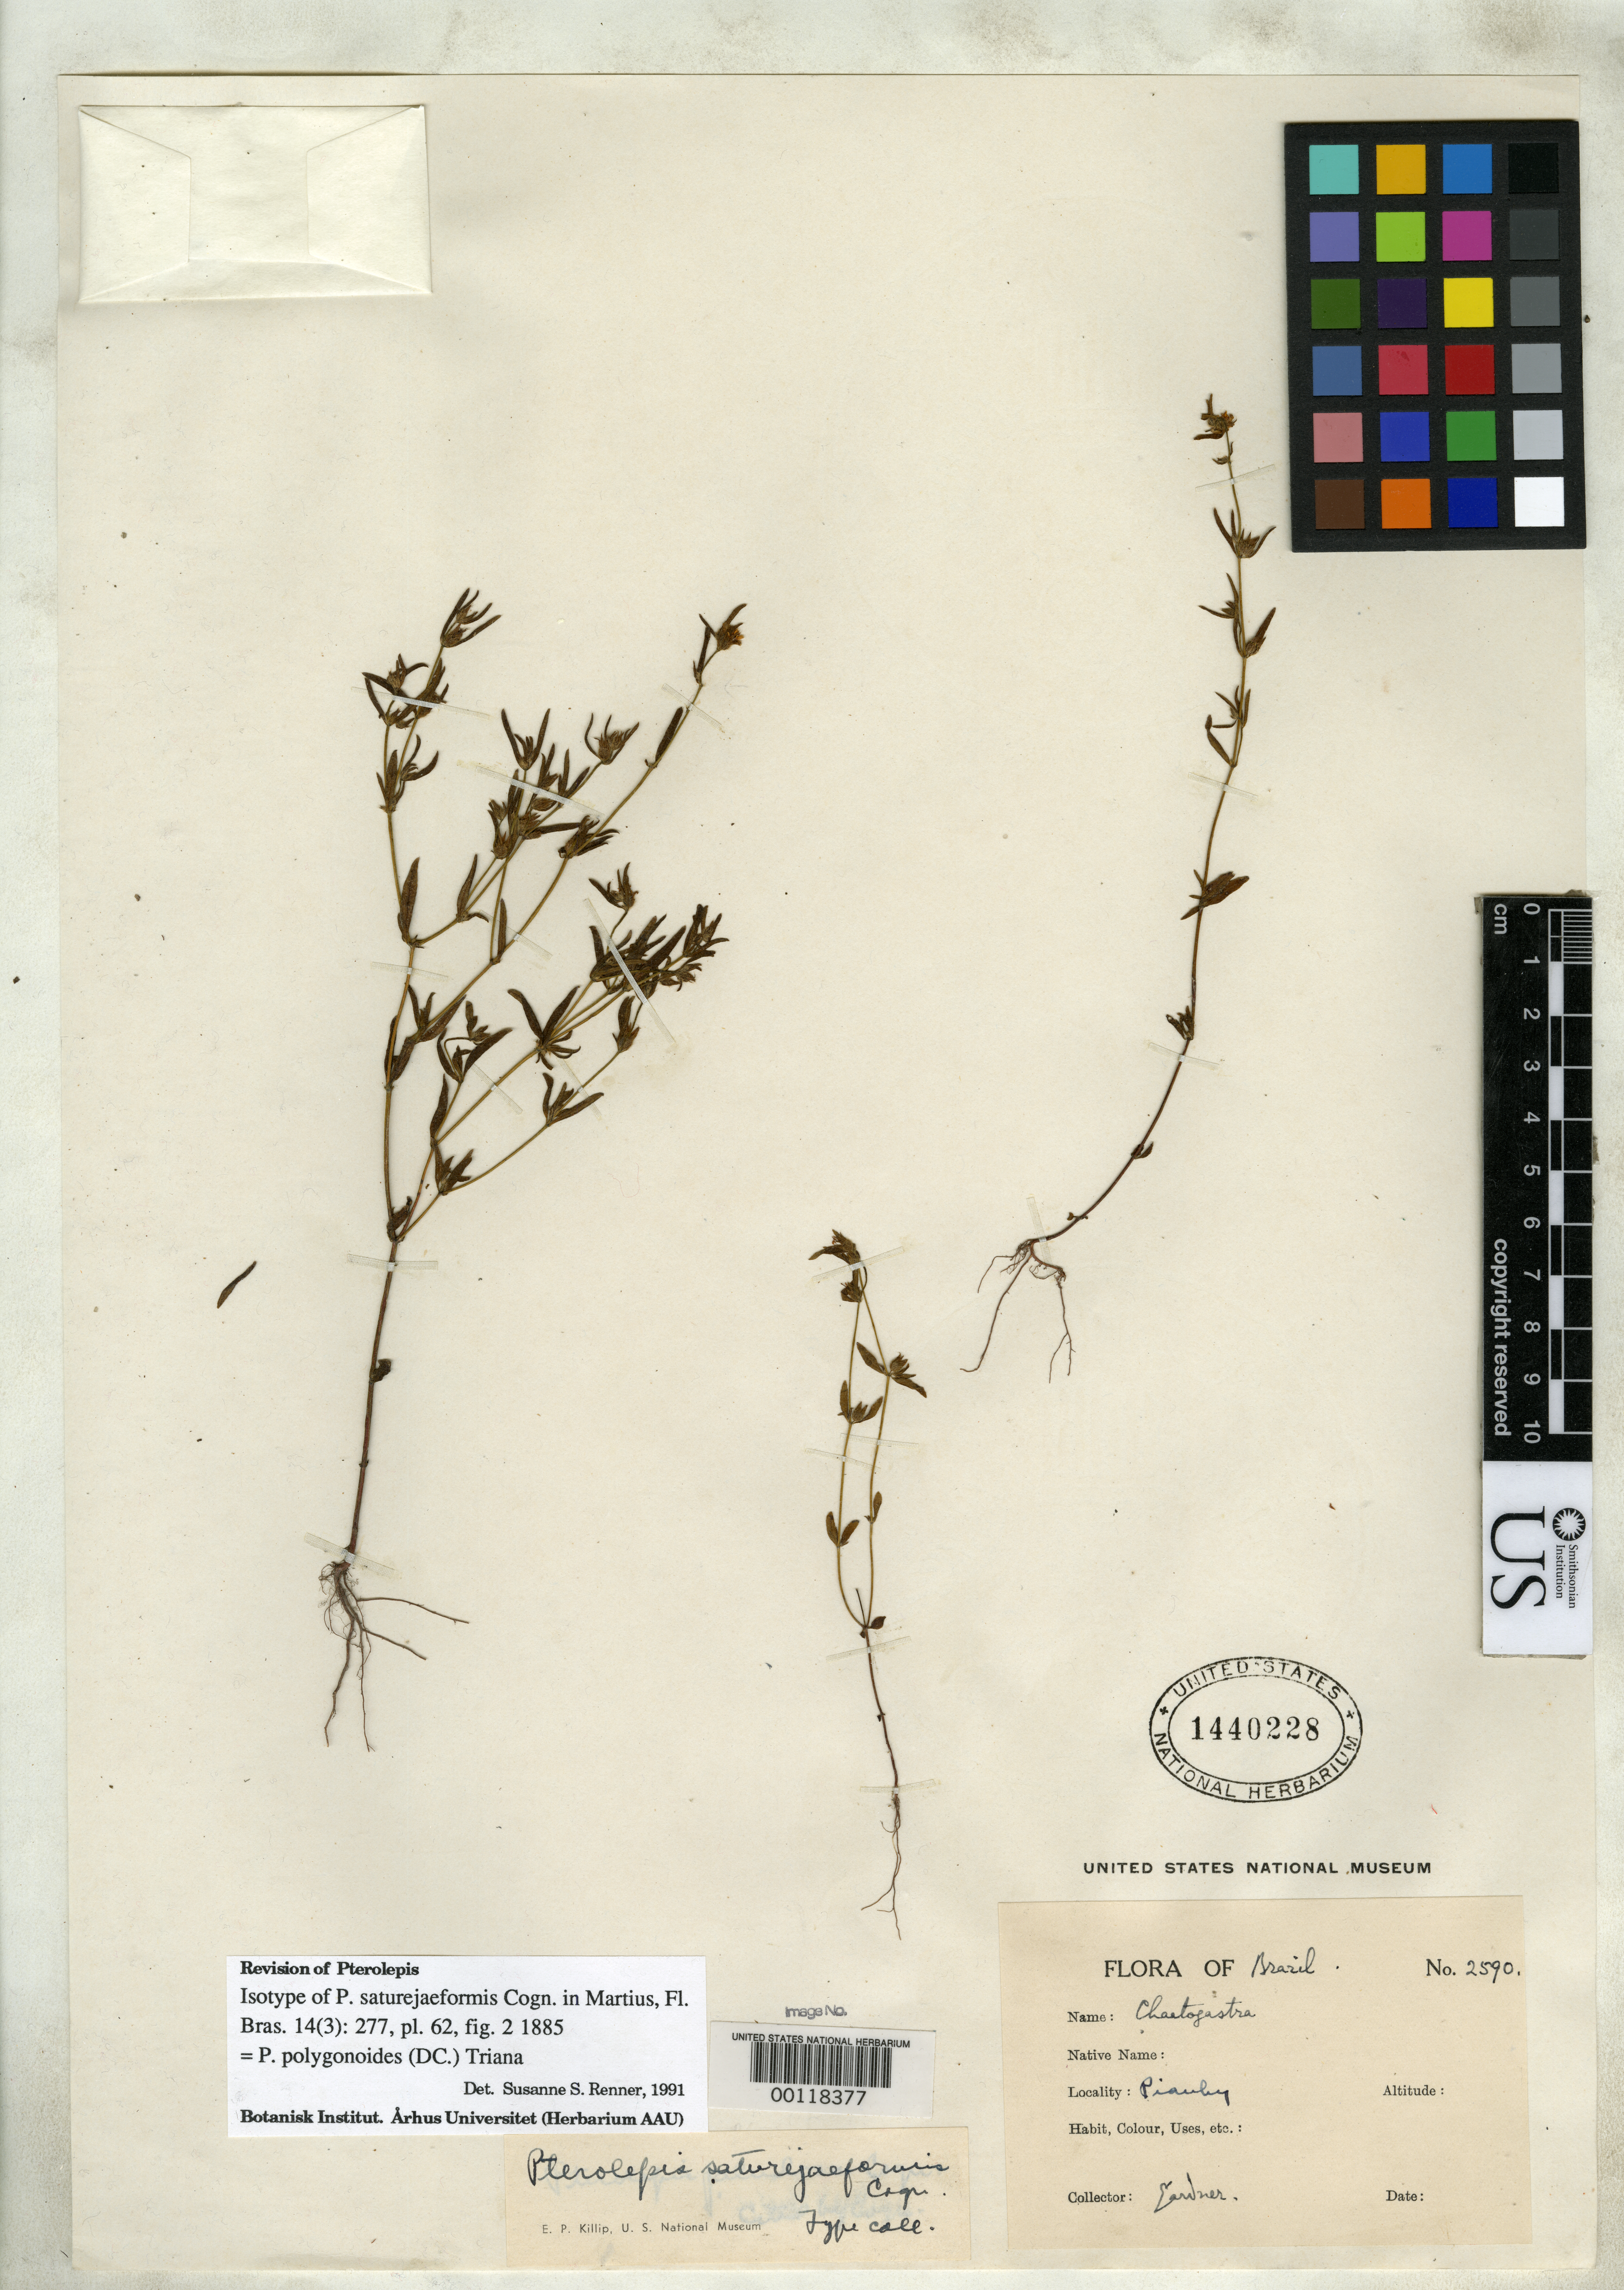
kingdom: Plantae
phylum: Tracheophyta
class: Magnoliopsida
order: Myrtales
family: Melastomataceae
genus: Pterolepis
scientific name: Pterolepis saturejaeformis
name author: Cogn. in Mart.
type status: Isotype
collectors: G. Gardner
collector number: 2590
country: Brazil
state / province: Piauí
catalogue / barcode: US 1440228